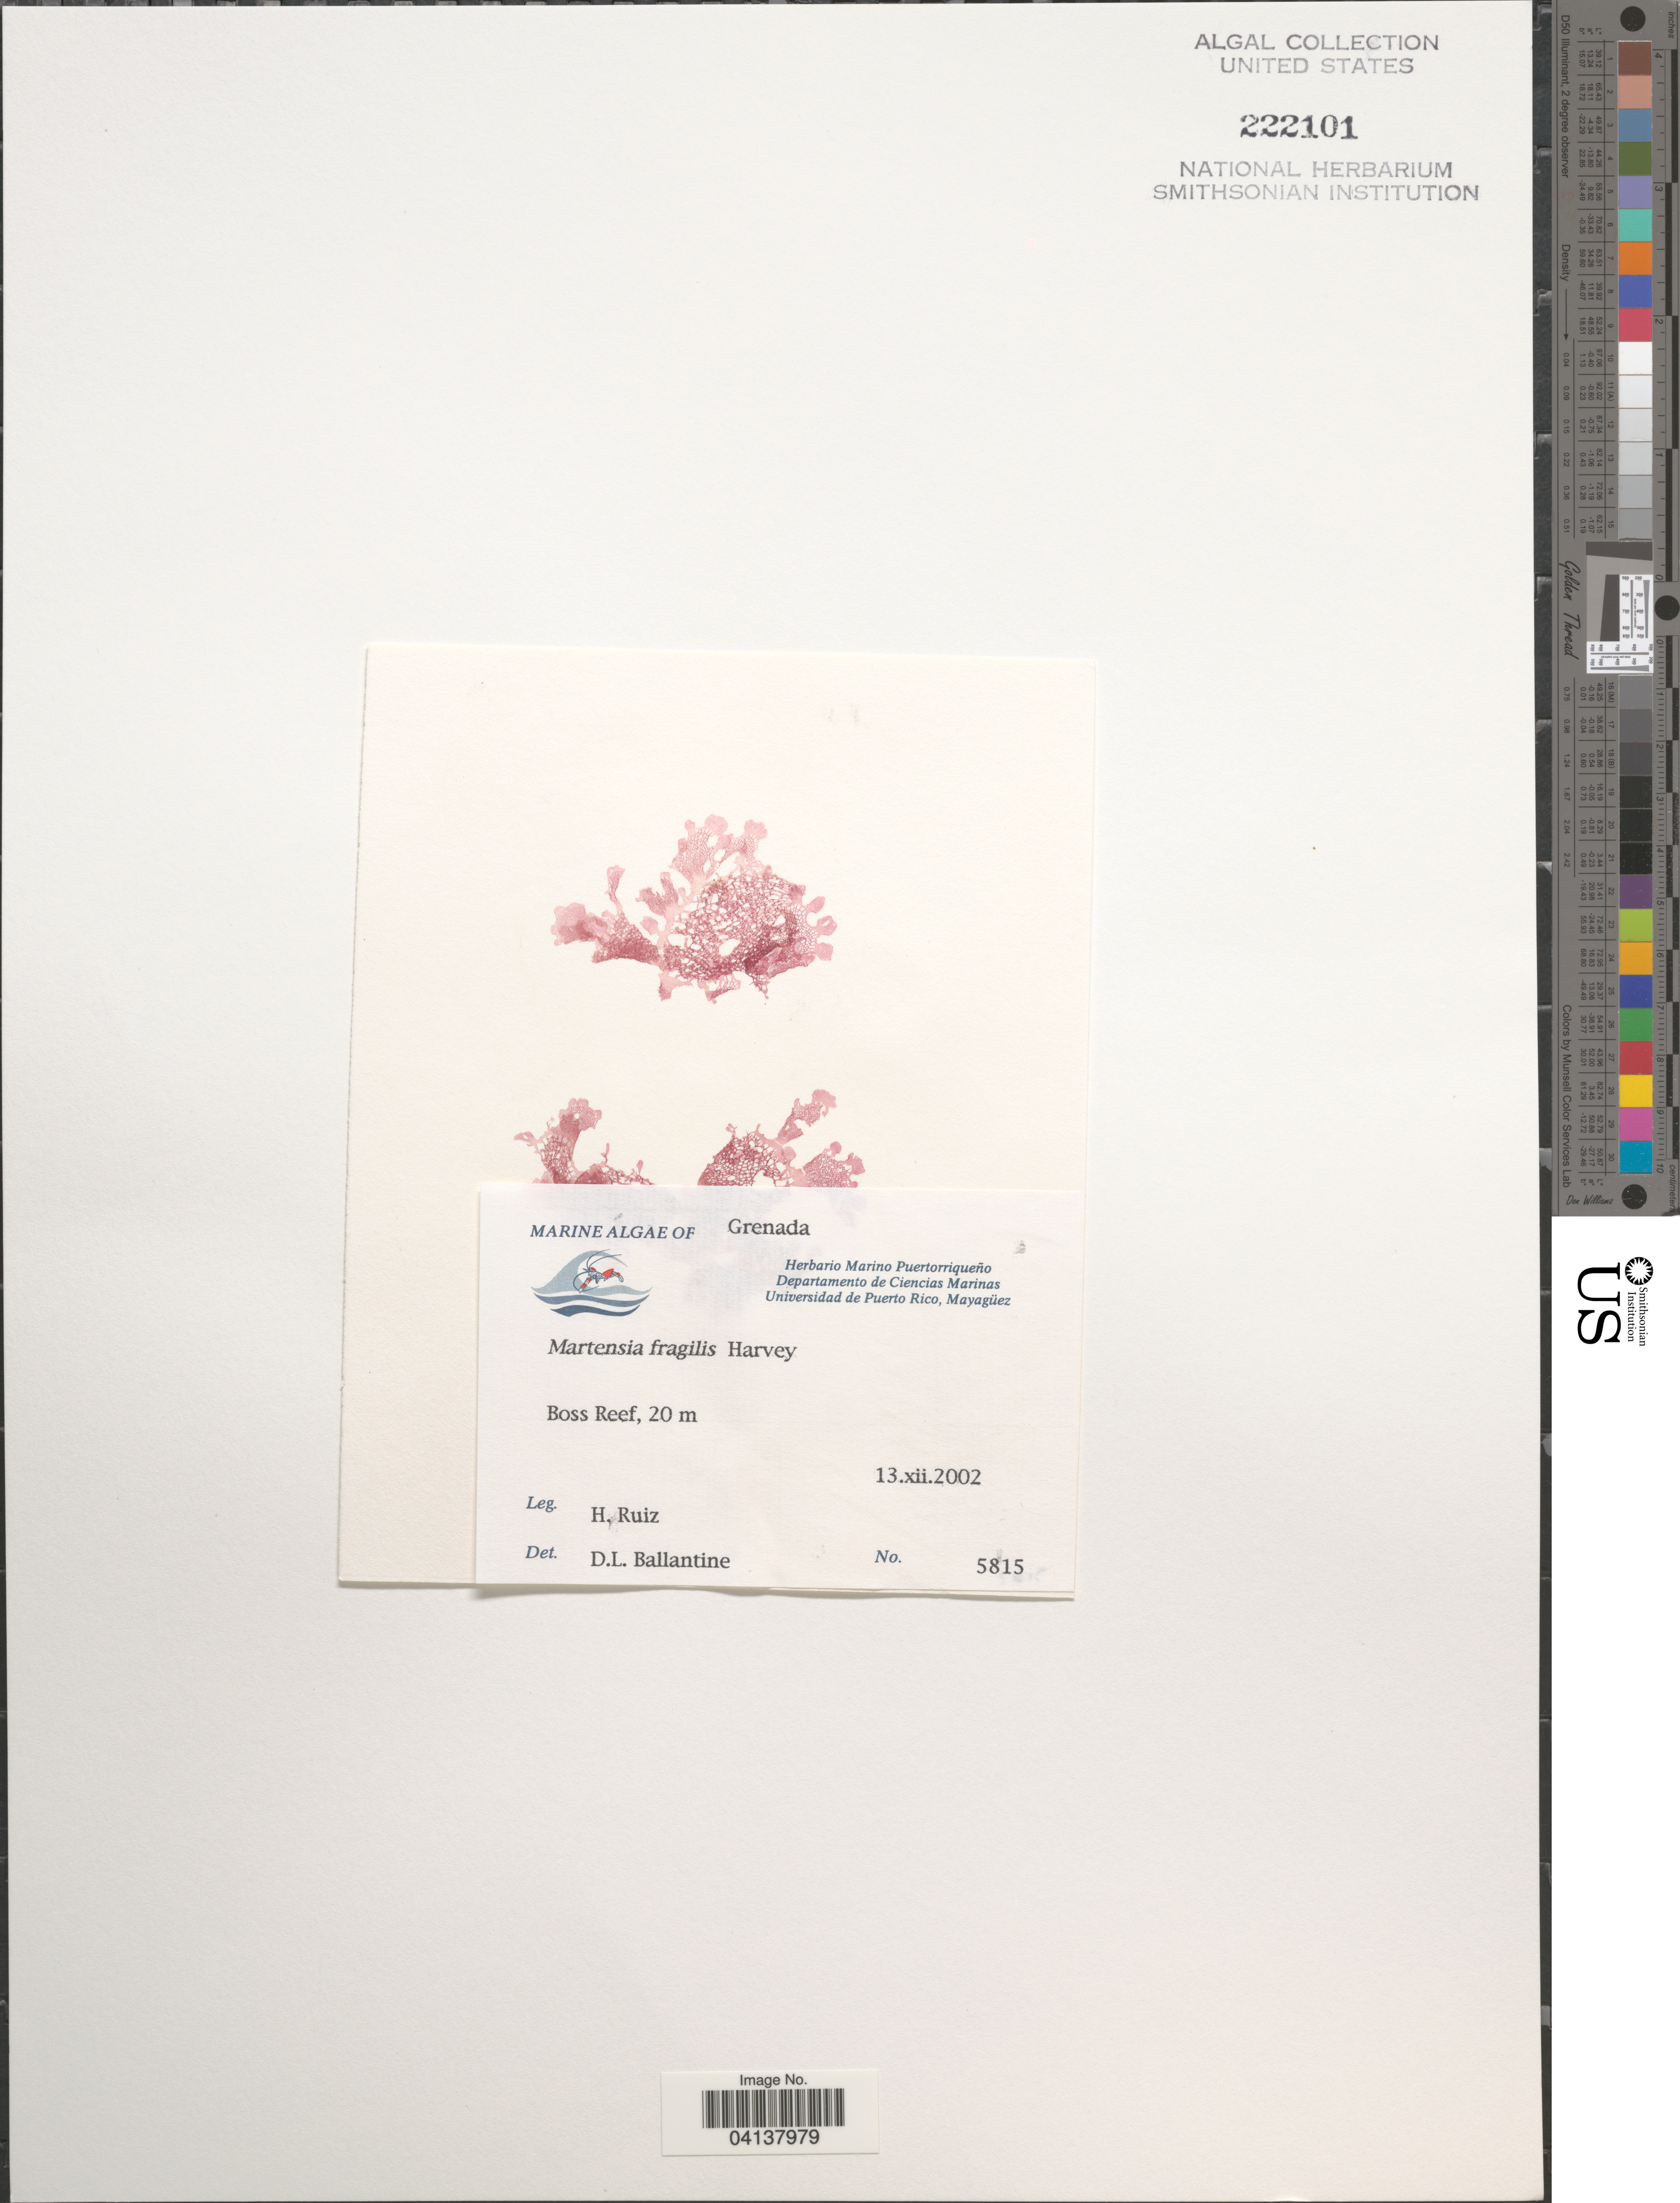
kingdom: Plantae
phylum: Rhodophyta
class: Florideophyceae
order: Ceramiales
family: Delesseriaceae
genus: Martensia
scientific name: Martensia fragilis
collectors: H. Ruiz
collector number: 5815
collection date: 2002-12-13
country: Grenada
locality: Boss Reef.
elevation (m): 20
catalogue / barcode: US 222101